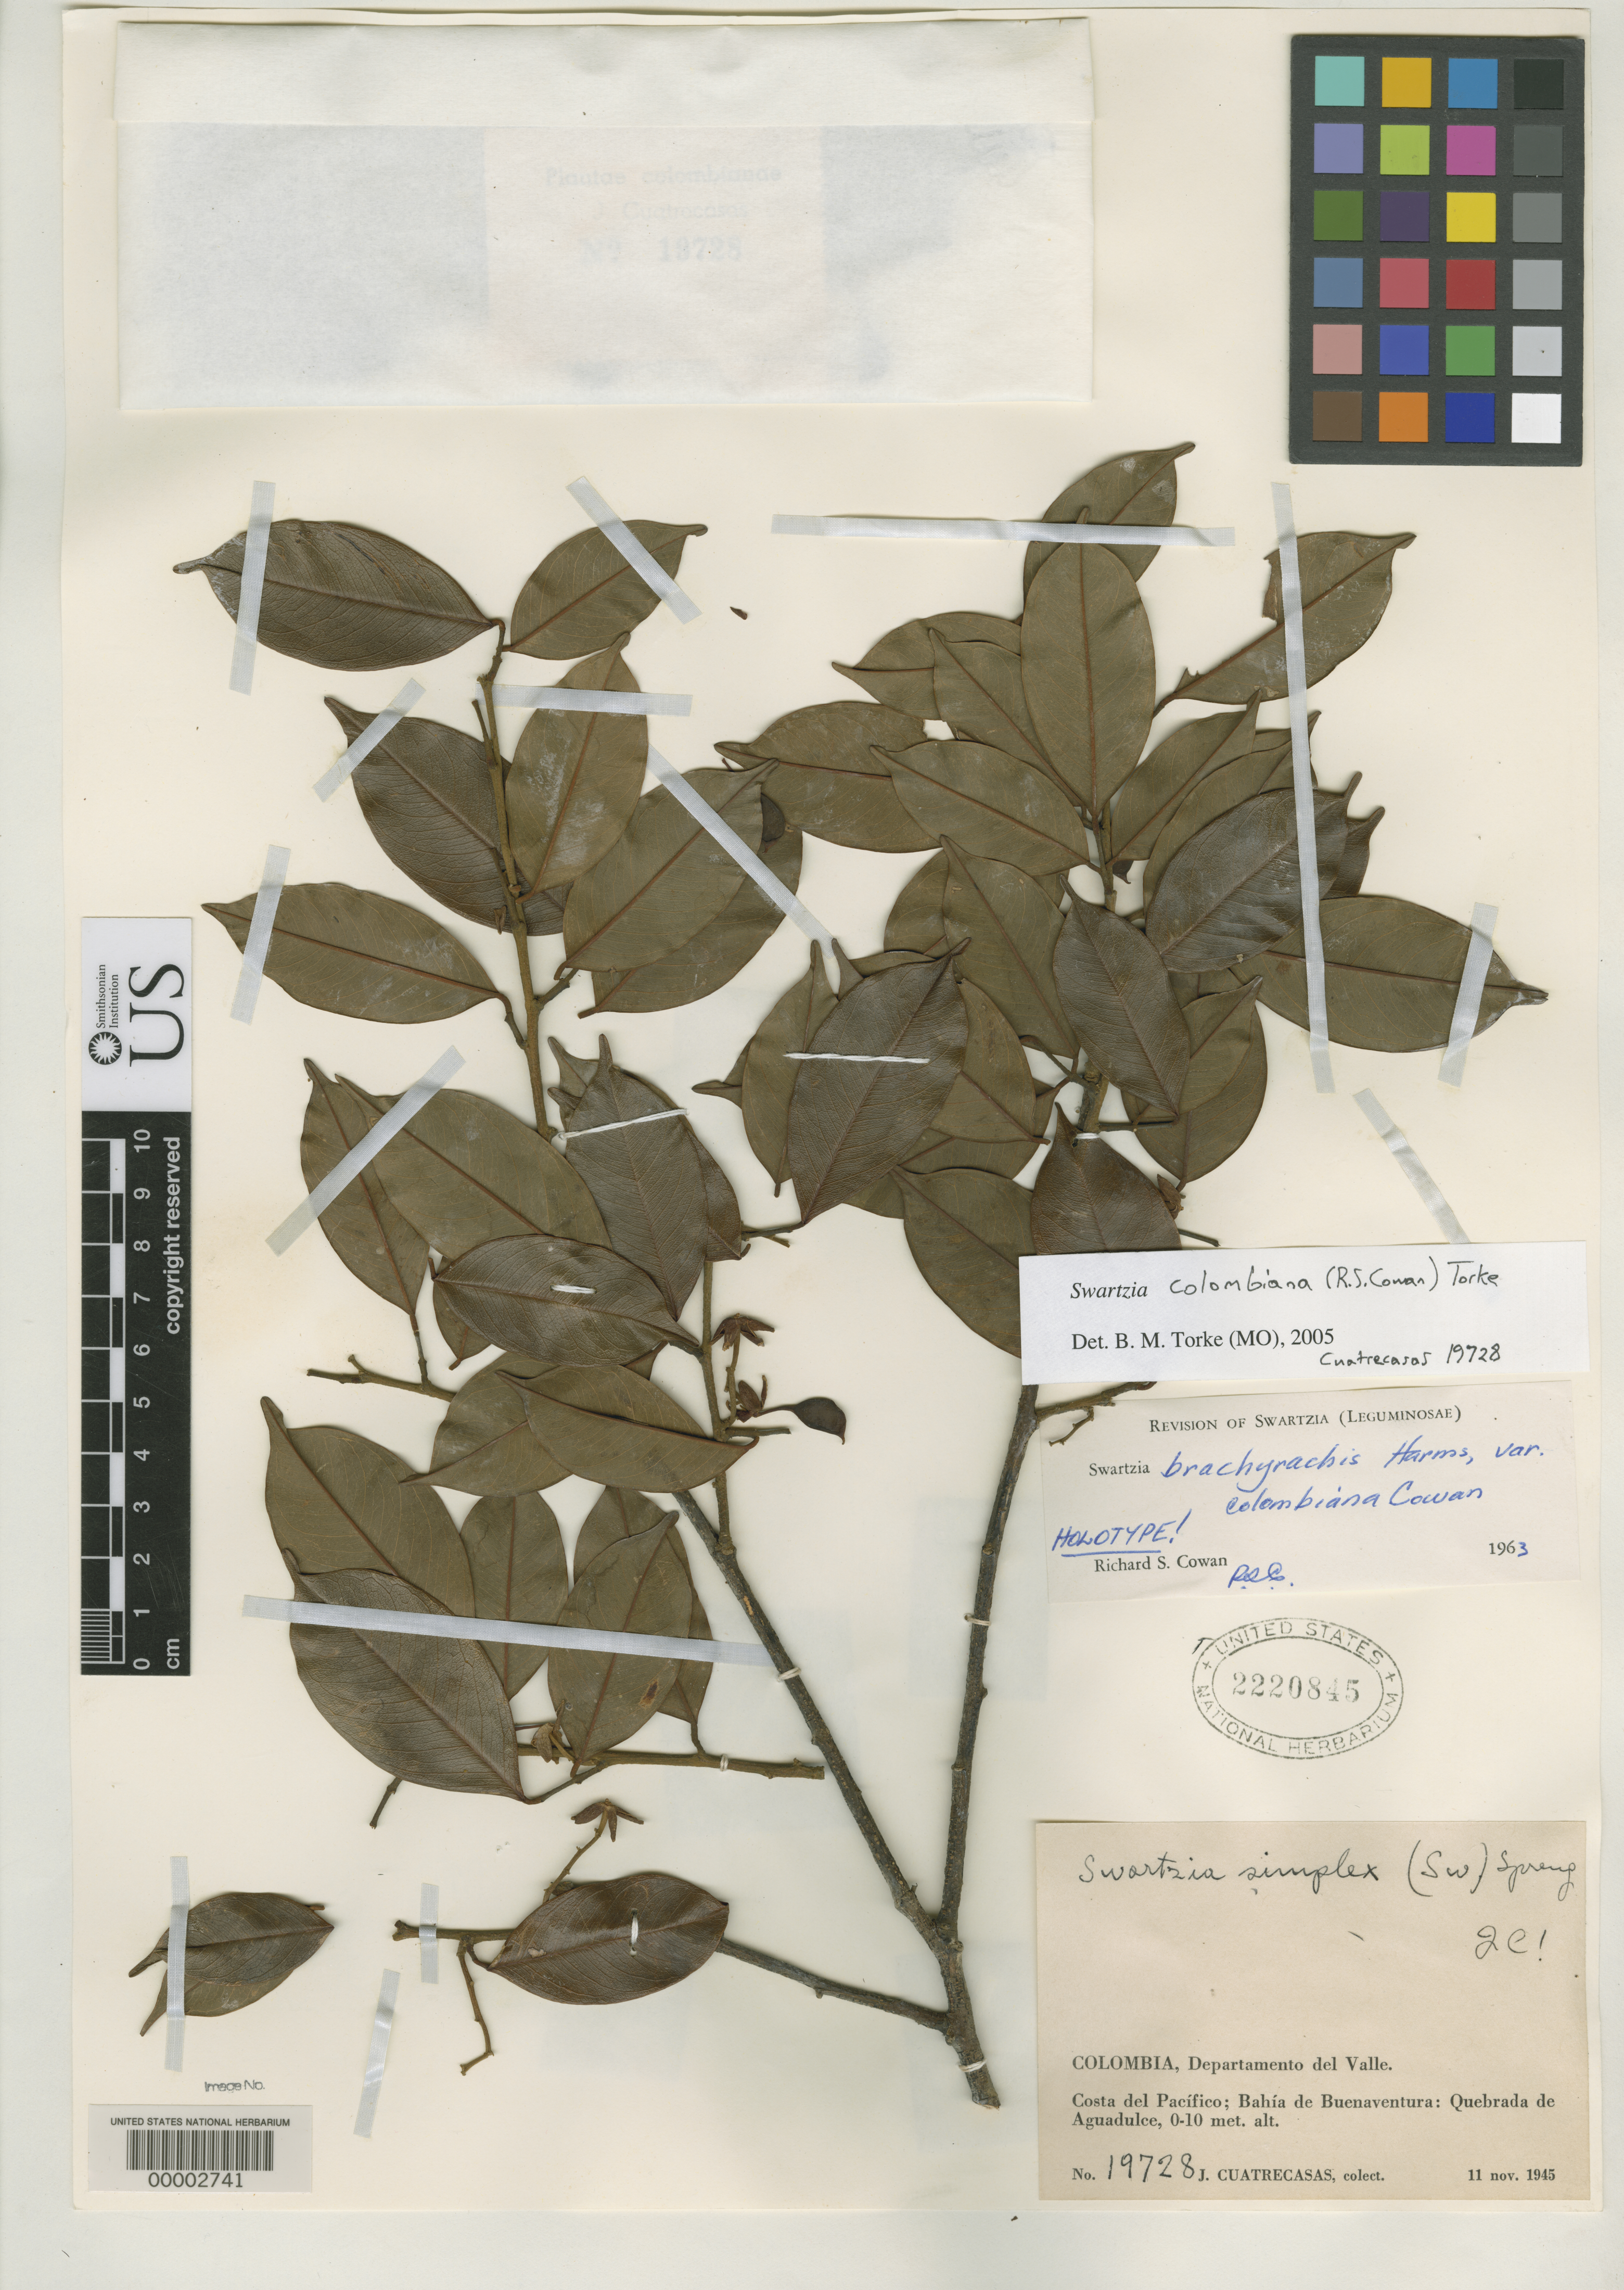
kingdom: Plantae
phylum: Tracheophyta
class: Magnoliopsida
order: Fabales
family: Fabaceae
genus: Swartzia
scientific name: Swartzia brachyrachis var. colombiana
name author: R.S. Cowan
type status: Holotype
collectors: J. Cuatrecasas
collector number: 19728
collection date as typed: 11 Nov 1945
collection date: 1945-11-11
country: Colombia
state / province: Valle del Cauca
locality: Quebrada Agua Dulce, Baia de Buena Ventura.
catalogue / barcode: US 2220845